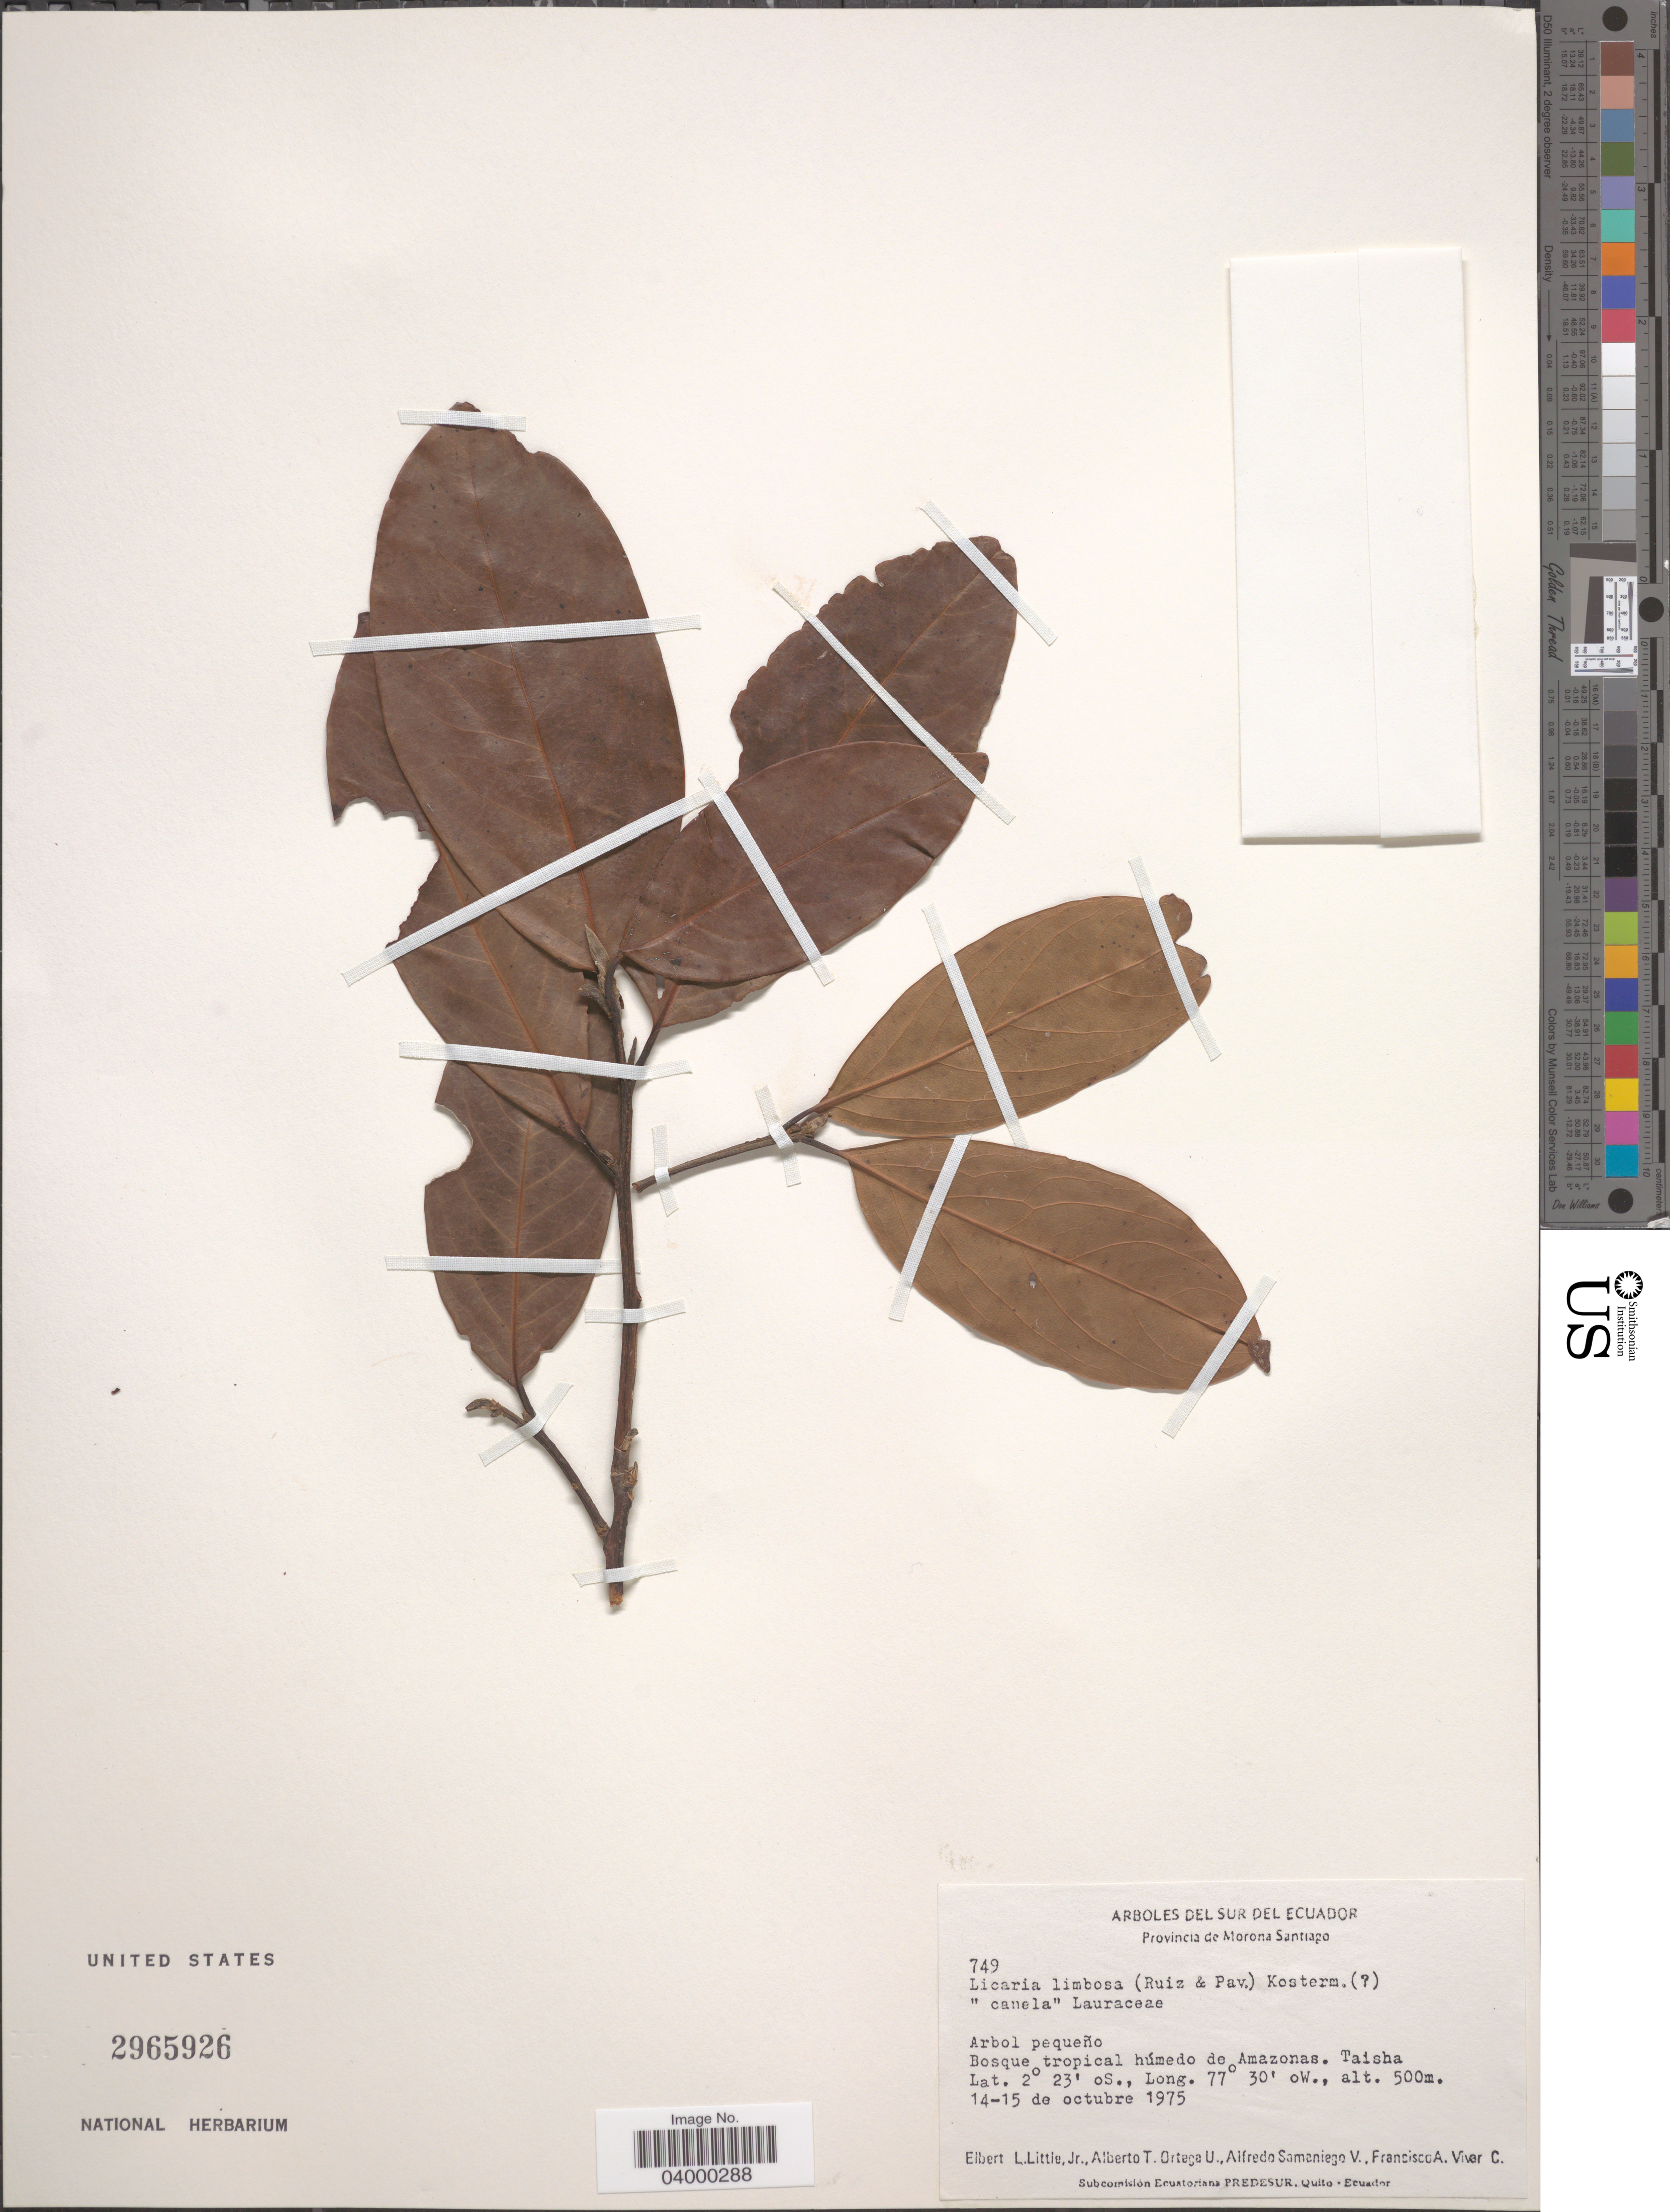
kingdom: Plantae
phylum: Tracheophyta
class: Magnoliopsida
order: Laurales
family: Lauraceae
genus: Licaria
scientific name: Licaria limbosa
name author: (Ruiz & Pav.) Kosterm.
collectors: E. L. Little, A. T. Ortega U., A. Samaniego V. & F. A. Vivar C.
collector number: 749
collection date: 1975-10-14/1975-10-15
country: Ecuador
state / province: Morona-Santiago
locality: Sur del Ecuador. Bosque tropical húmedo de Amazonas. Taisha.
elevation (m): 500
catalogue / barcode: US 2965926